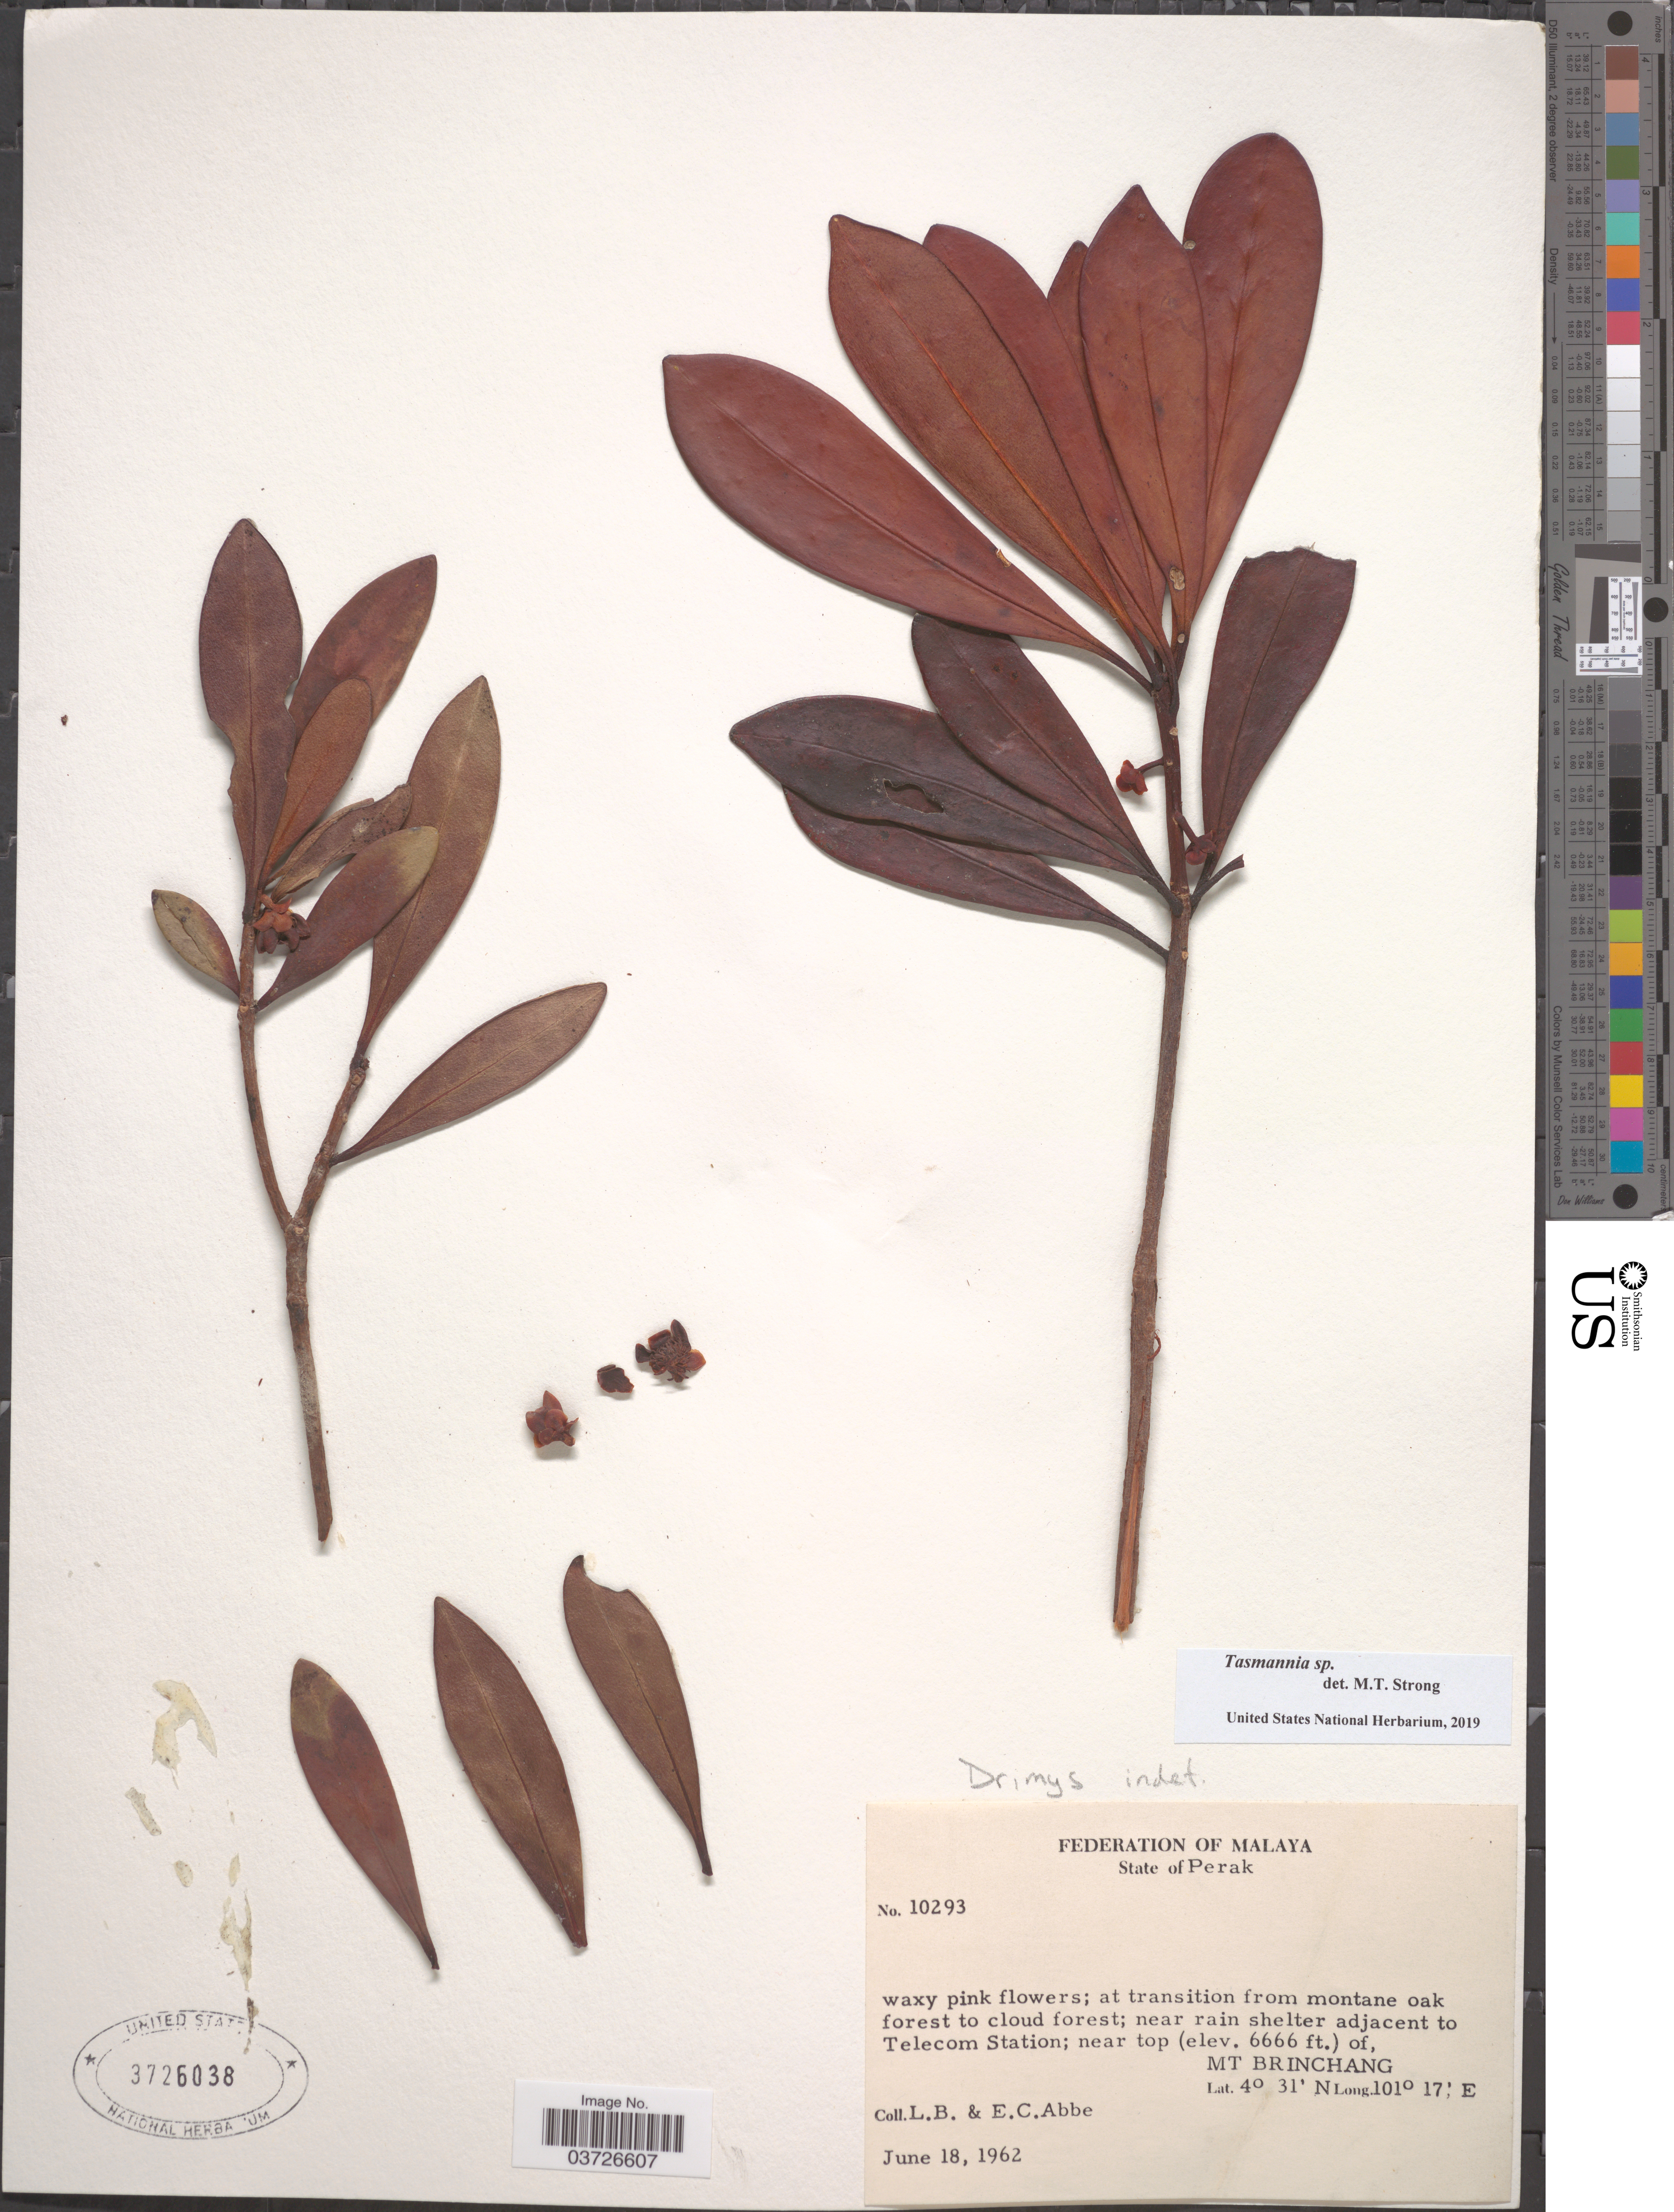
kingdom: Plantae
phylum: Tracheophyta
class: Magnoliopsida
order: Canellales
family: Winteraceae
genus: Tasmannia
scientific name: Tasmannia sp.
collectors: L. B. Abbe & E. C. Abbe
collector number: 10293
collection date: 1962-06-18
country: Malaysia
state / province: Perak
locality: Near rain shelter adjacent to Telecom Station; near top of Mt Brinchang.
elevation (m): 2032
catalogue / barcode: US 3726038